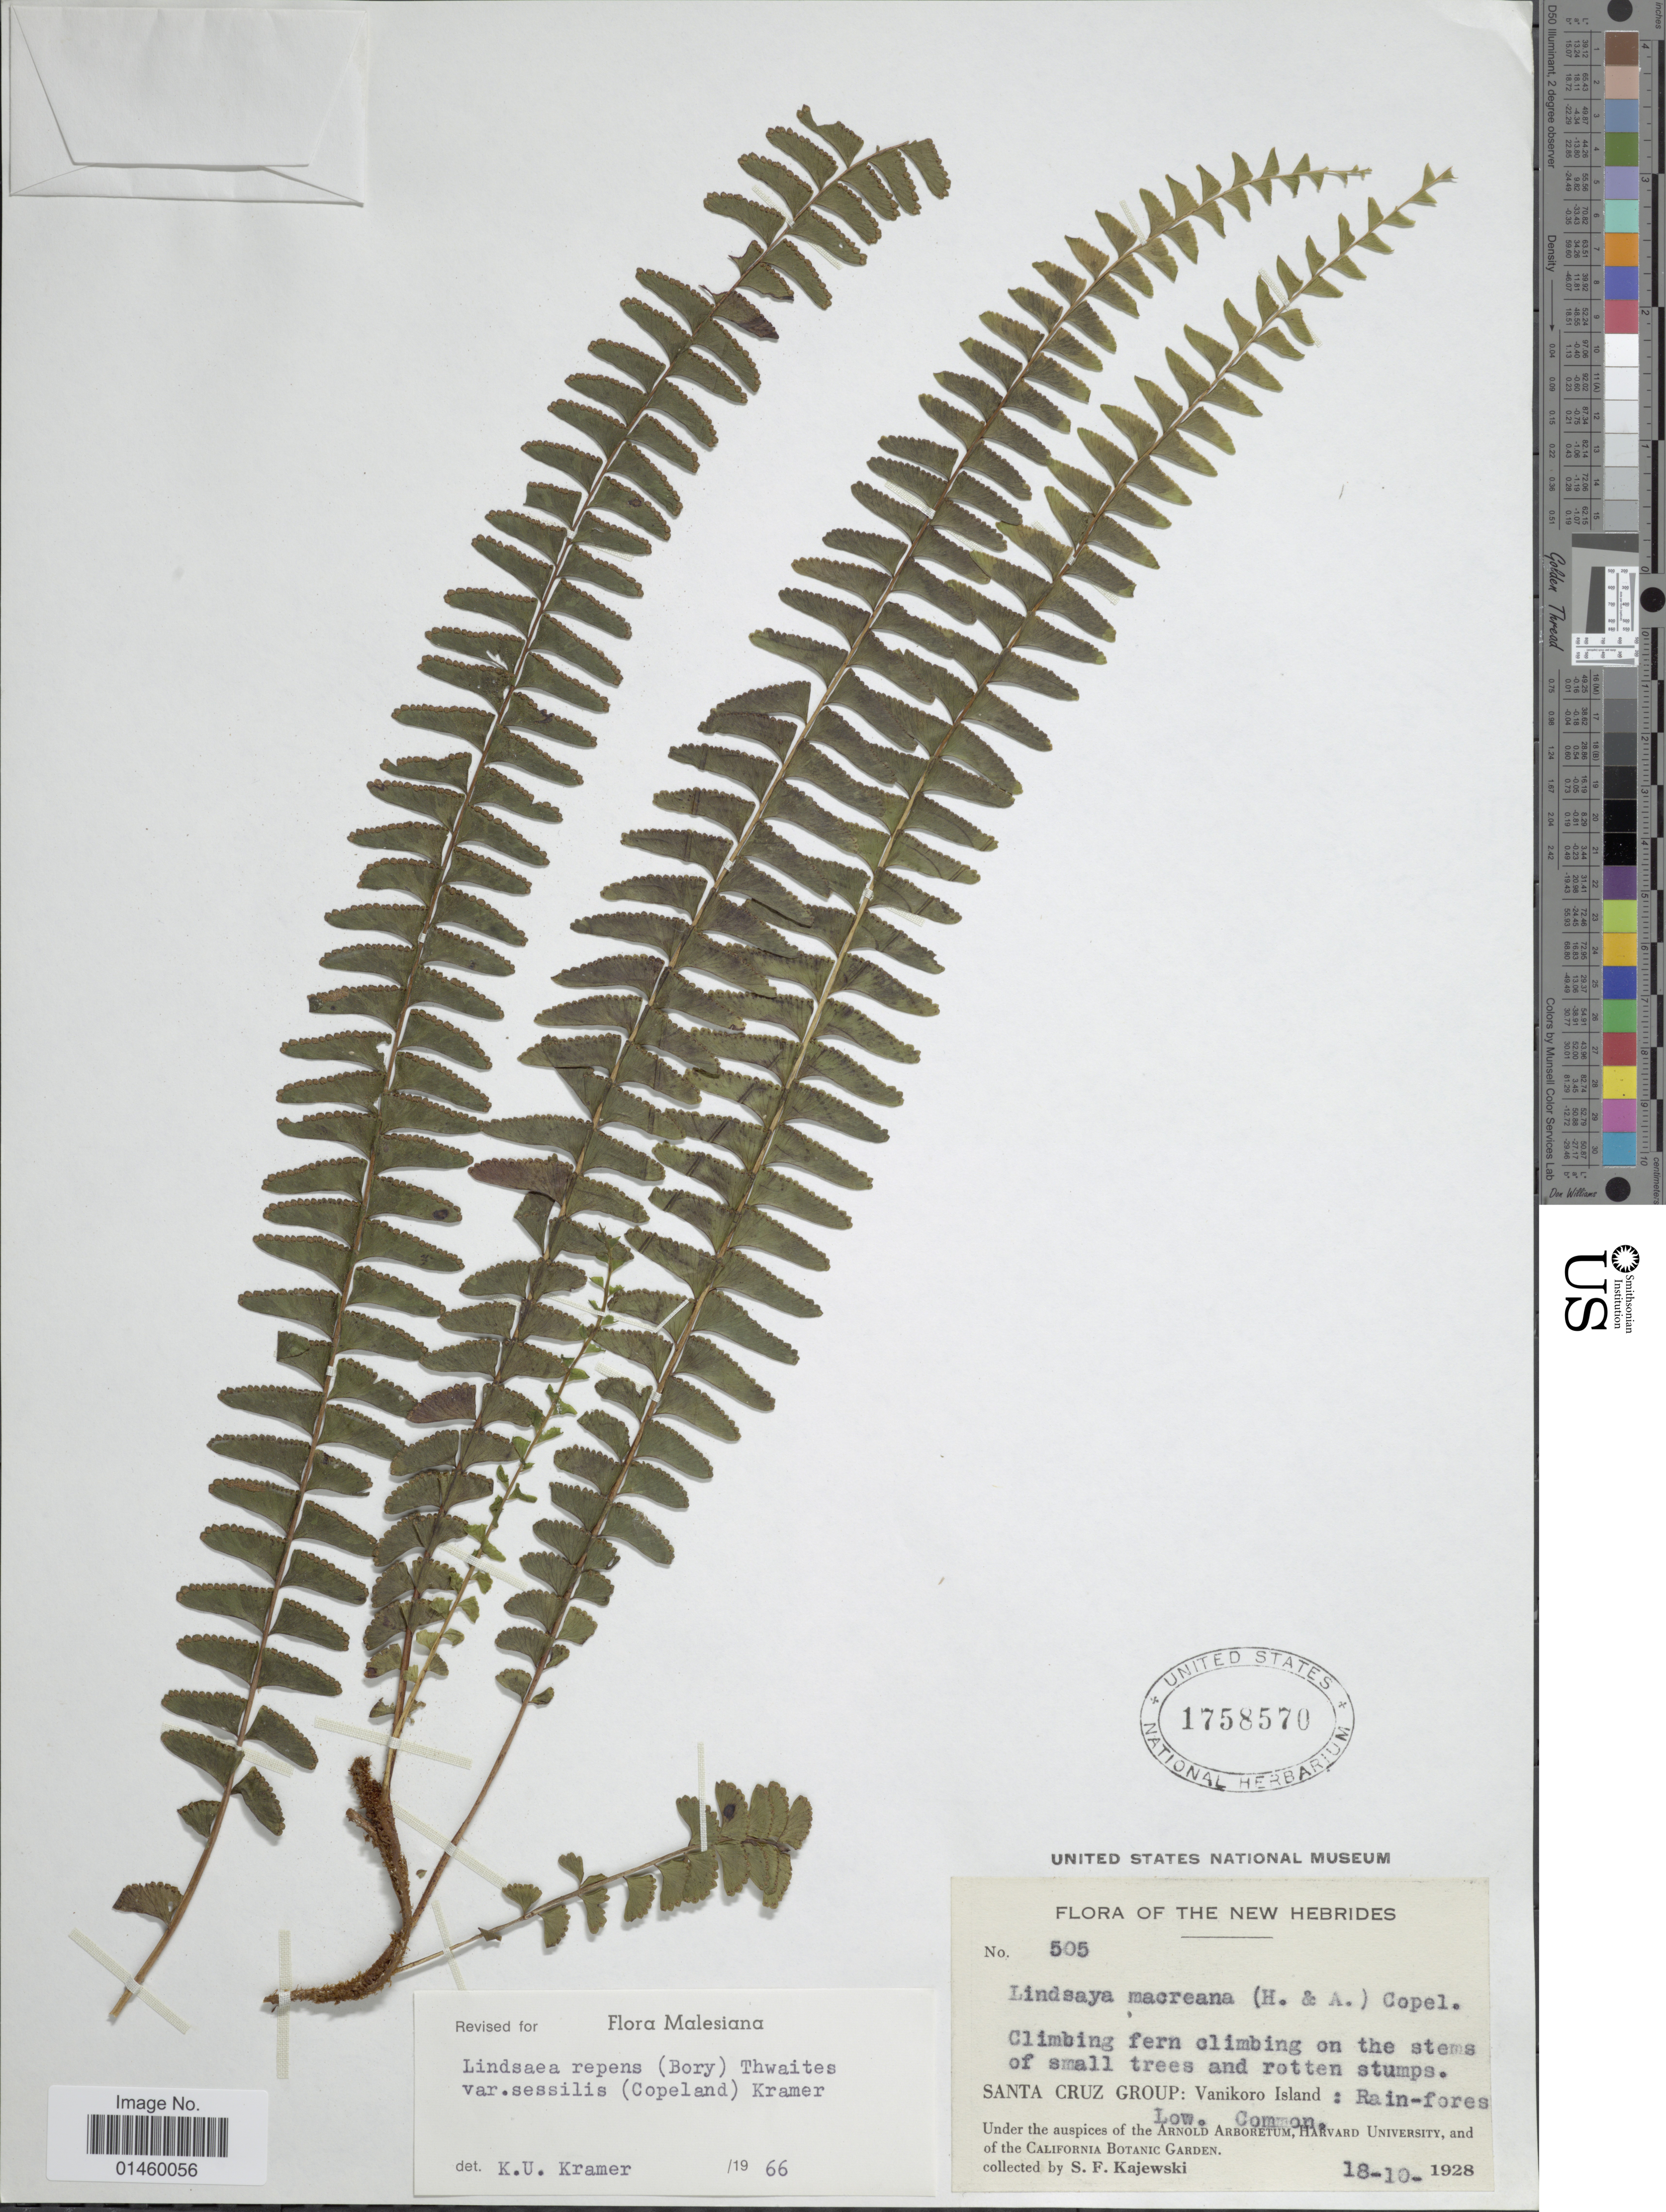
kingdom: Plantae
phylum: Tracheophyta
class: Polypodiopsida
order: Polypodiales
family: Lindsaeaceae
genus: Lindsaea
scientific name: Lindsaea repens var. sessilis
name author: (Copel.) K.U. Kramer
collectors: S. Kajewski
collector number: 505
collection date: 1928-10-18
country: Vanuatu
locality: The New Hebrides. Santa Cruz Group: Vanikoro Island.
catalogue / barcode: US 1758570